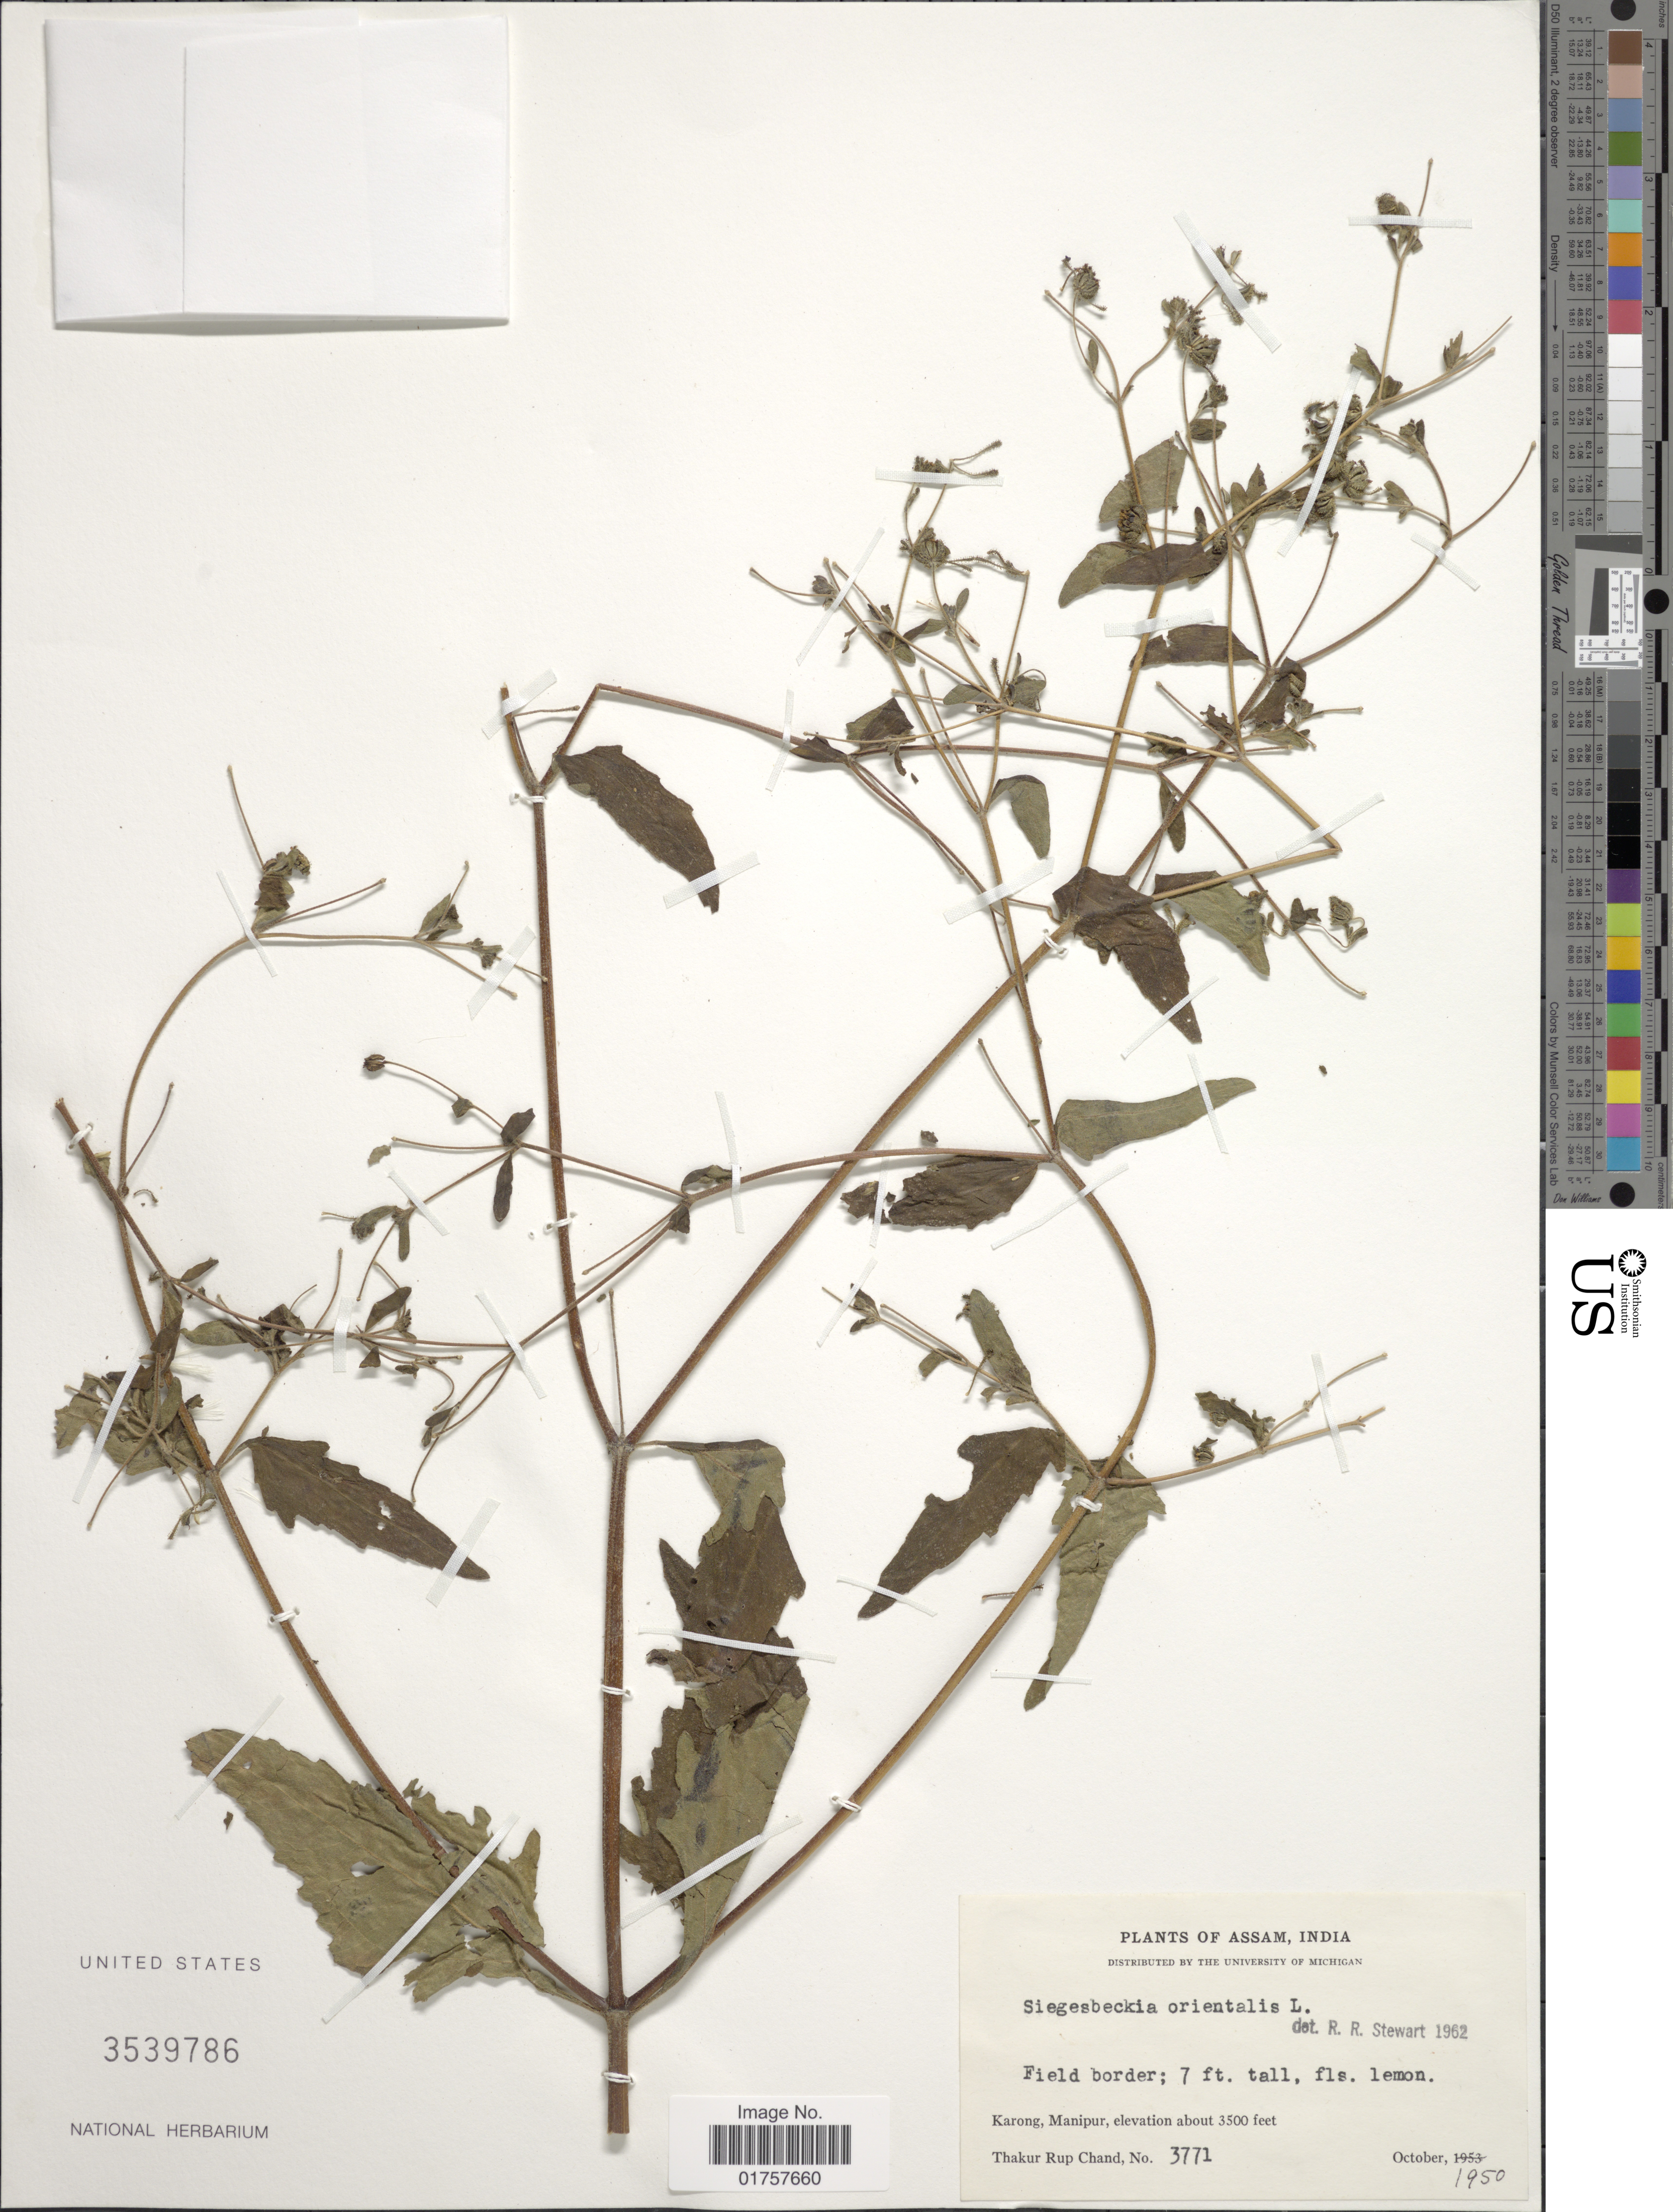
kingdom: Plantae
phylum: Tracheophyta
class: Magnoliopsida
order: Asterales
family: Asteraceae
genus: Sigesbeckia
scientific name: Sigesbeckia orientalis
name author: L.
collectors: T. R. Chand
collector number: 3771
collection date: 1950-10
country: India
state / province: Manipur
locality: Karong, Manipur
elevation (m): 1067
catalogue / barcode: US 3539786